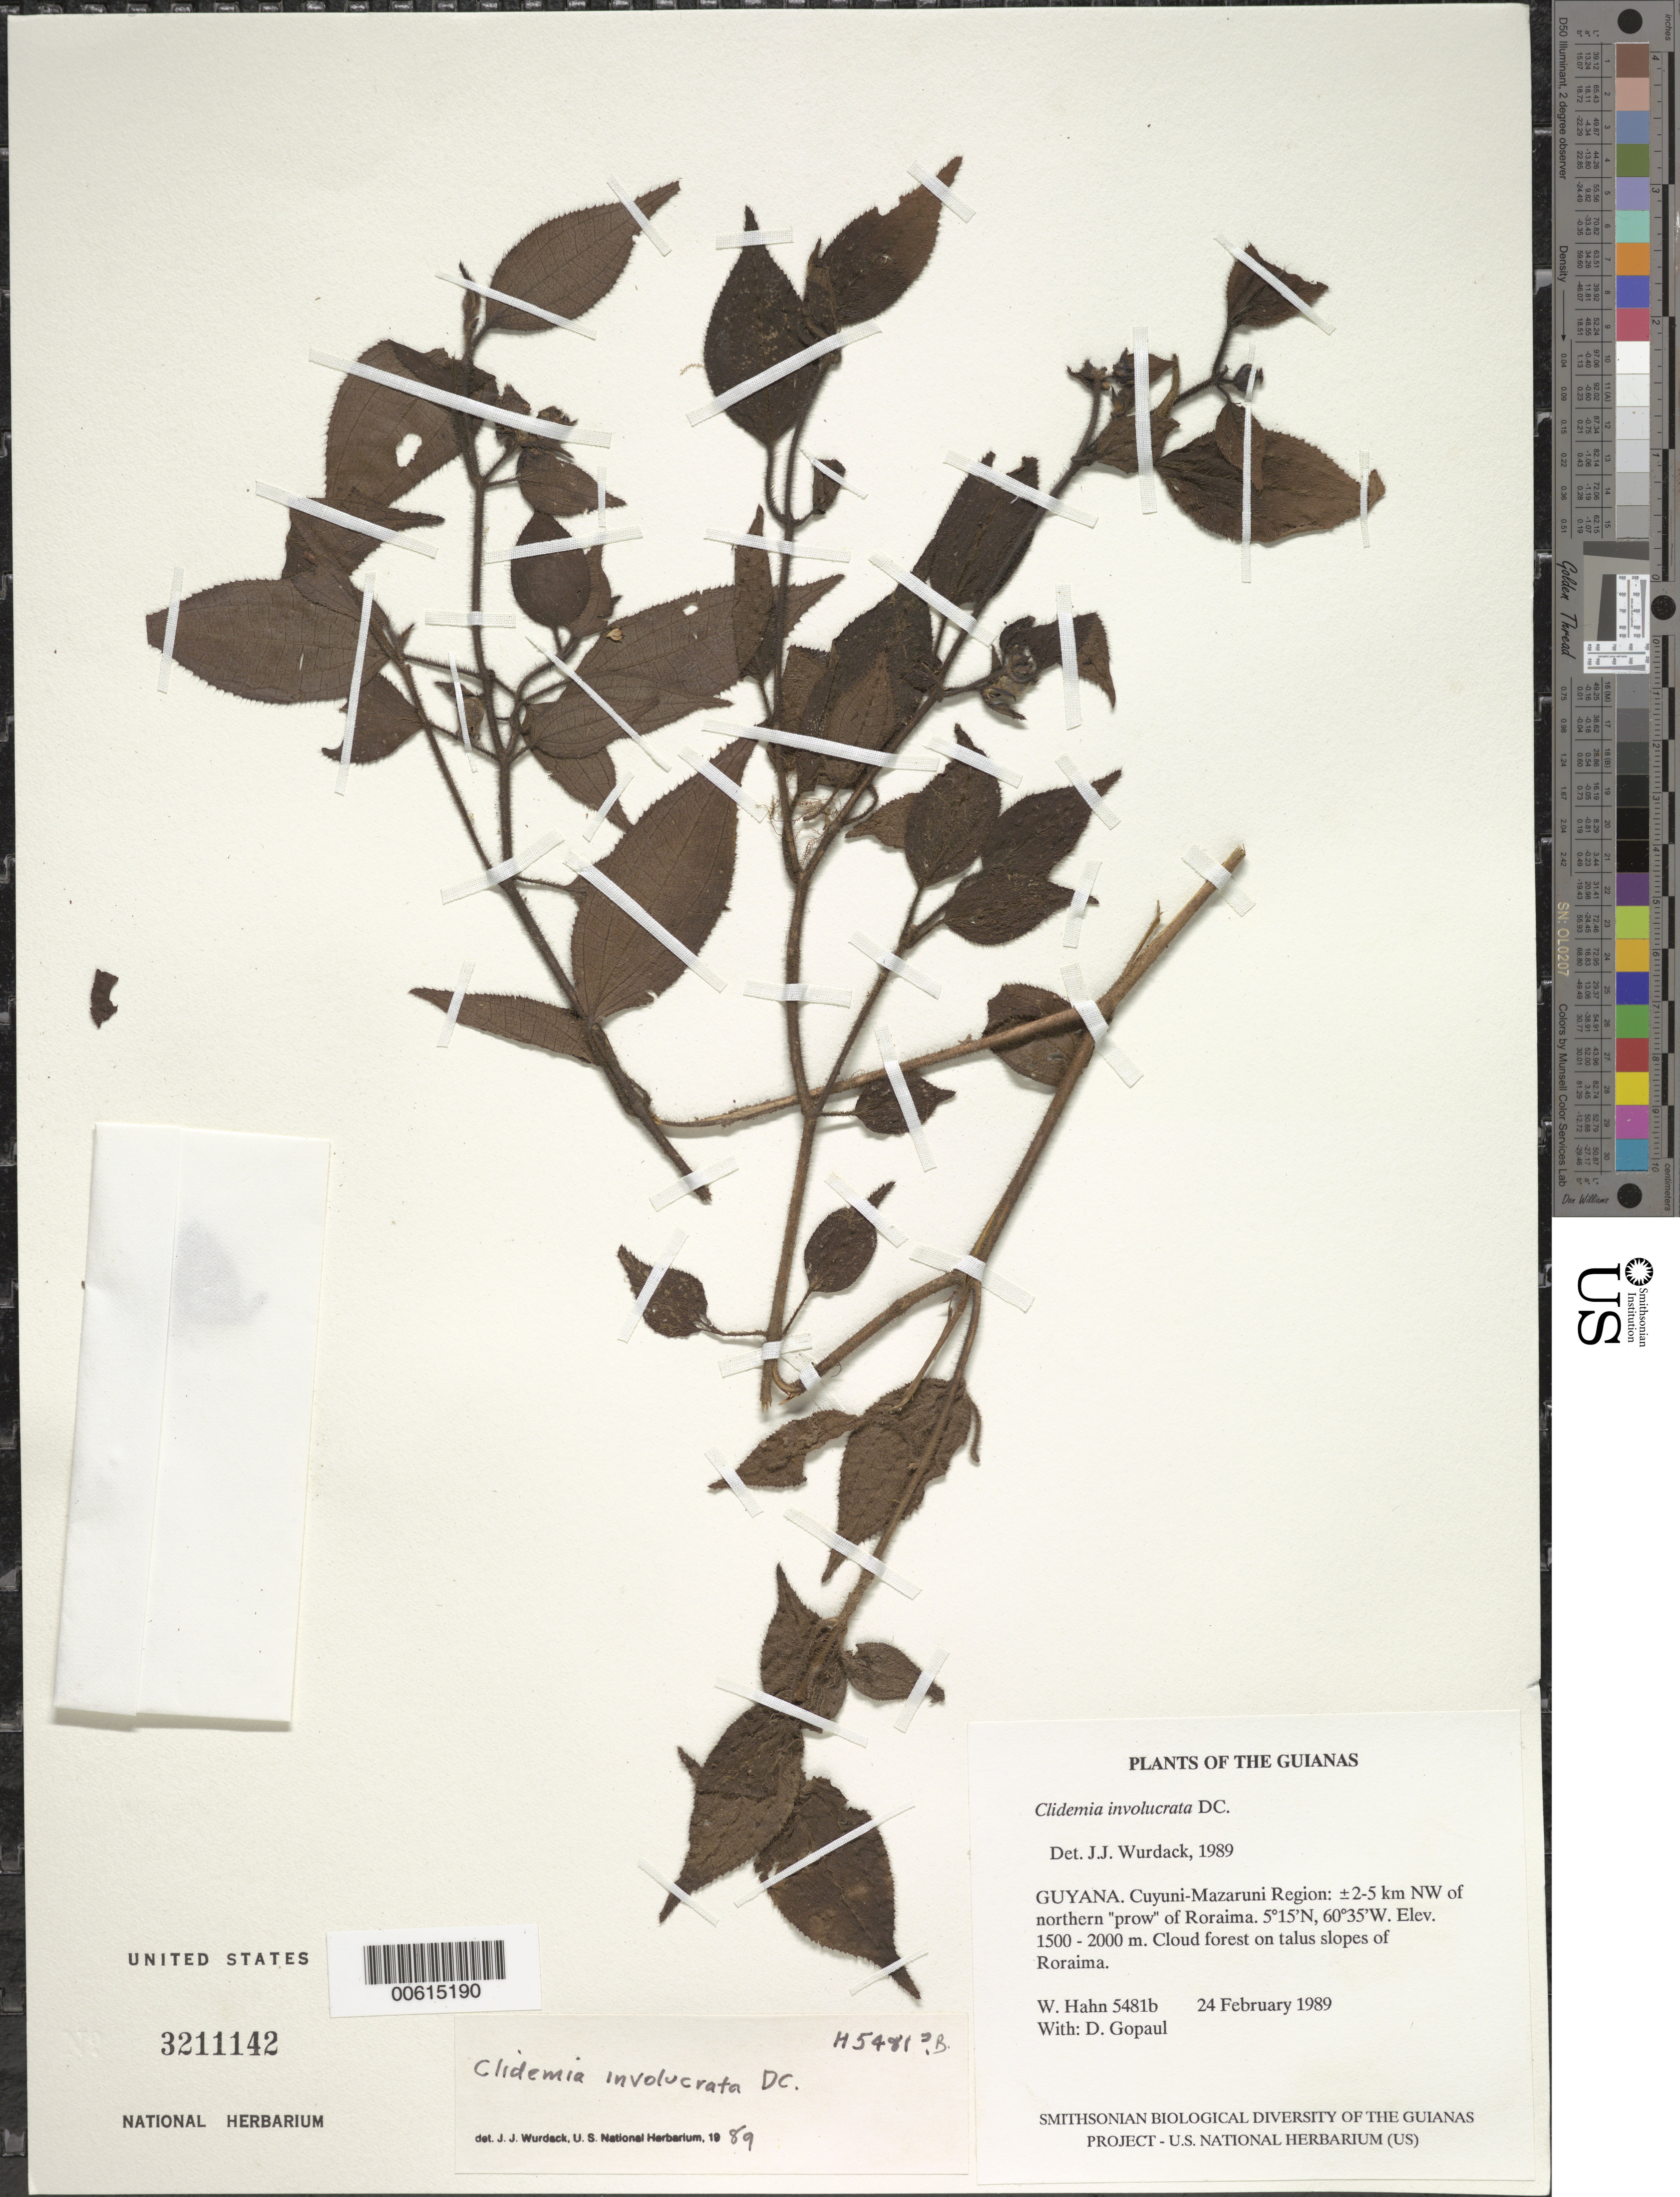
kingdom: Plantae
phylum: Tracheophyta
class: Magnoliopsida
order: Myrtales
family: Melastomataceae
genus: Clidemia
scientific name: Clidemia involucrata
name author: DC.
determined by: Wurdack, John J., (US), US (UNITED STATES)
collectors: W. Hahn & D. Gopaul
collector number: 5481 b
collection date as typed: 24 February 1989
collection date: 1989-02-24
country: Guyana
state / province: Cuyuni-Mazaruni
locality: ±2-5 km NW of northern "prow" of Roraima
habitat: Cloud forest on talus slopes of Roraima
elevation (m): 1500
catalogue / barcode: US 3211142